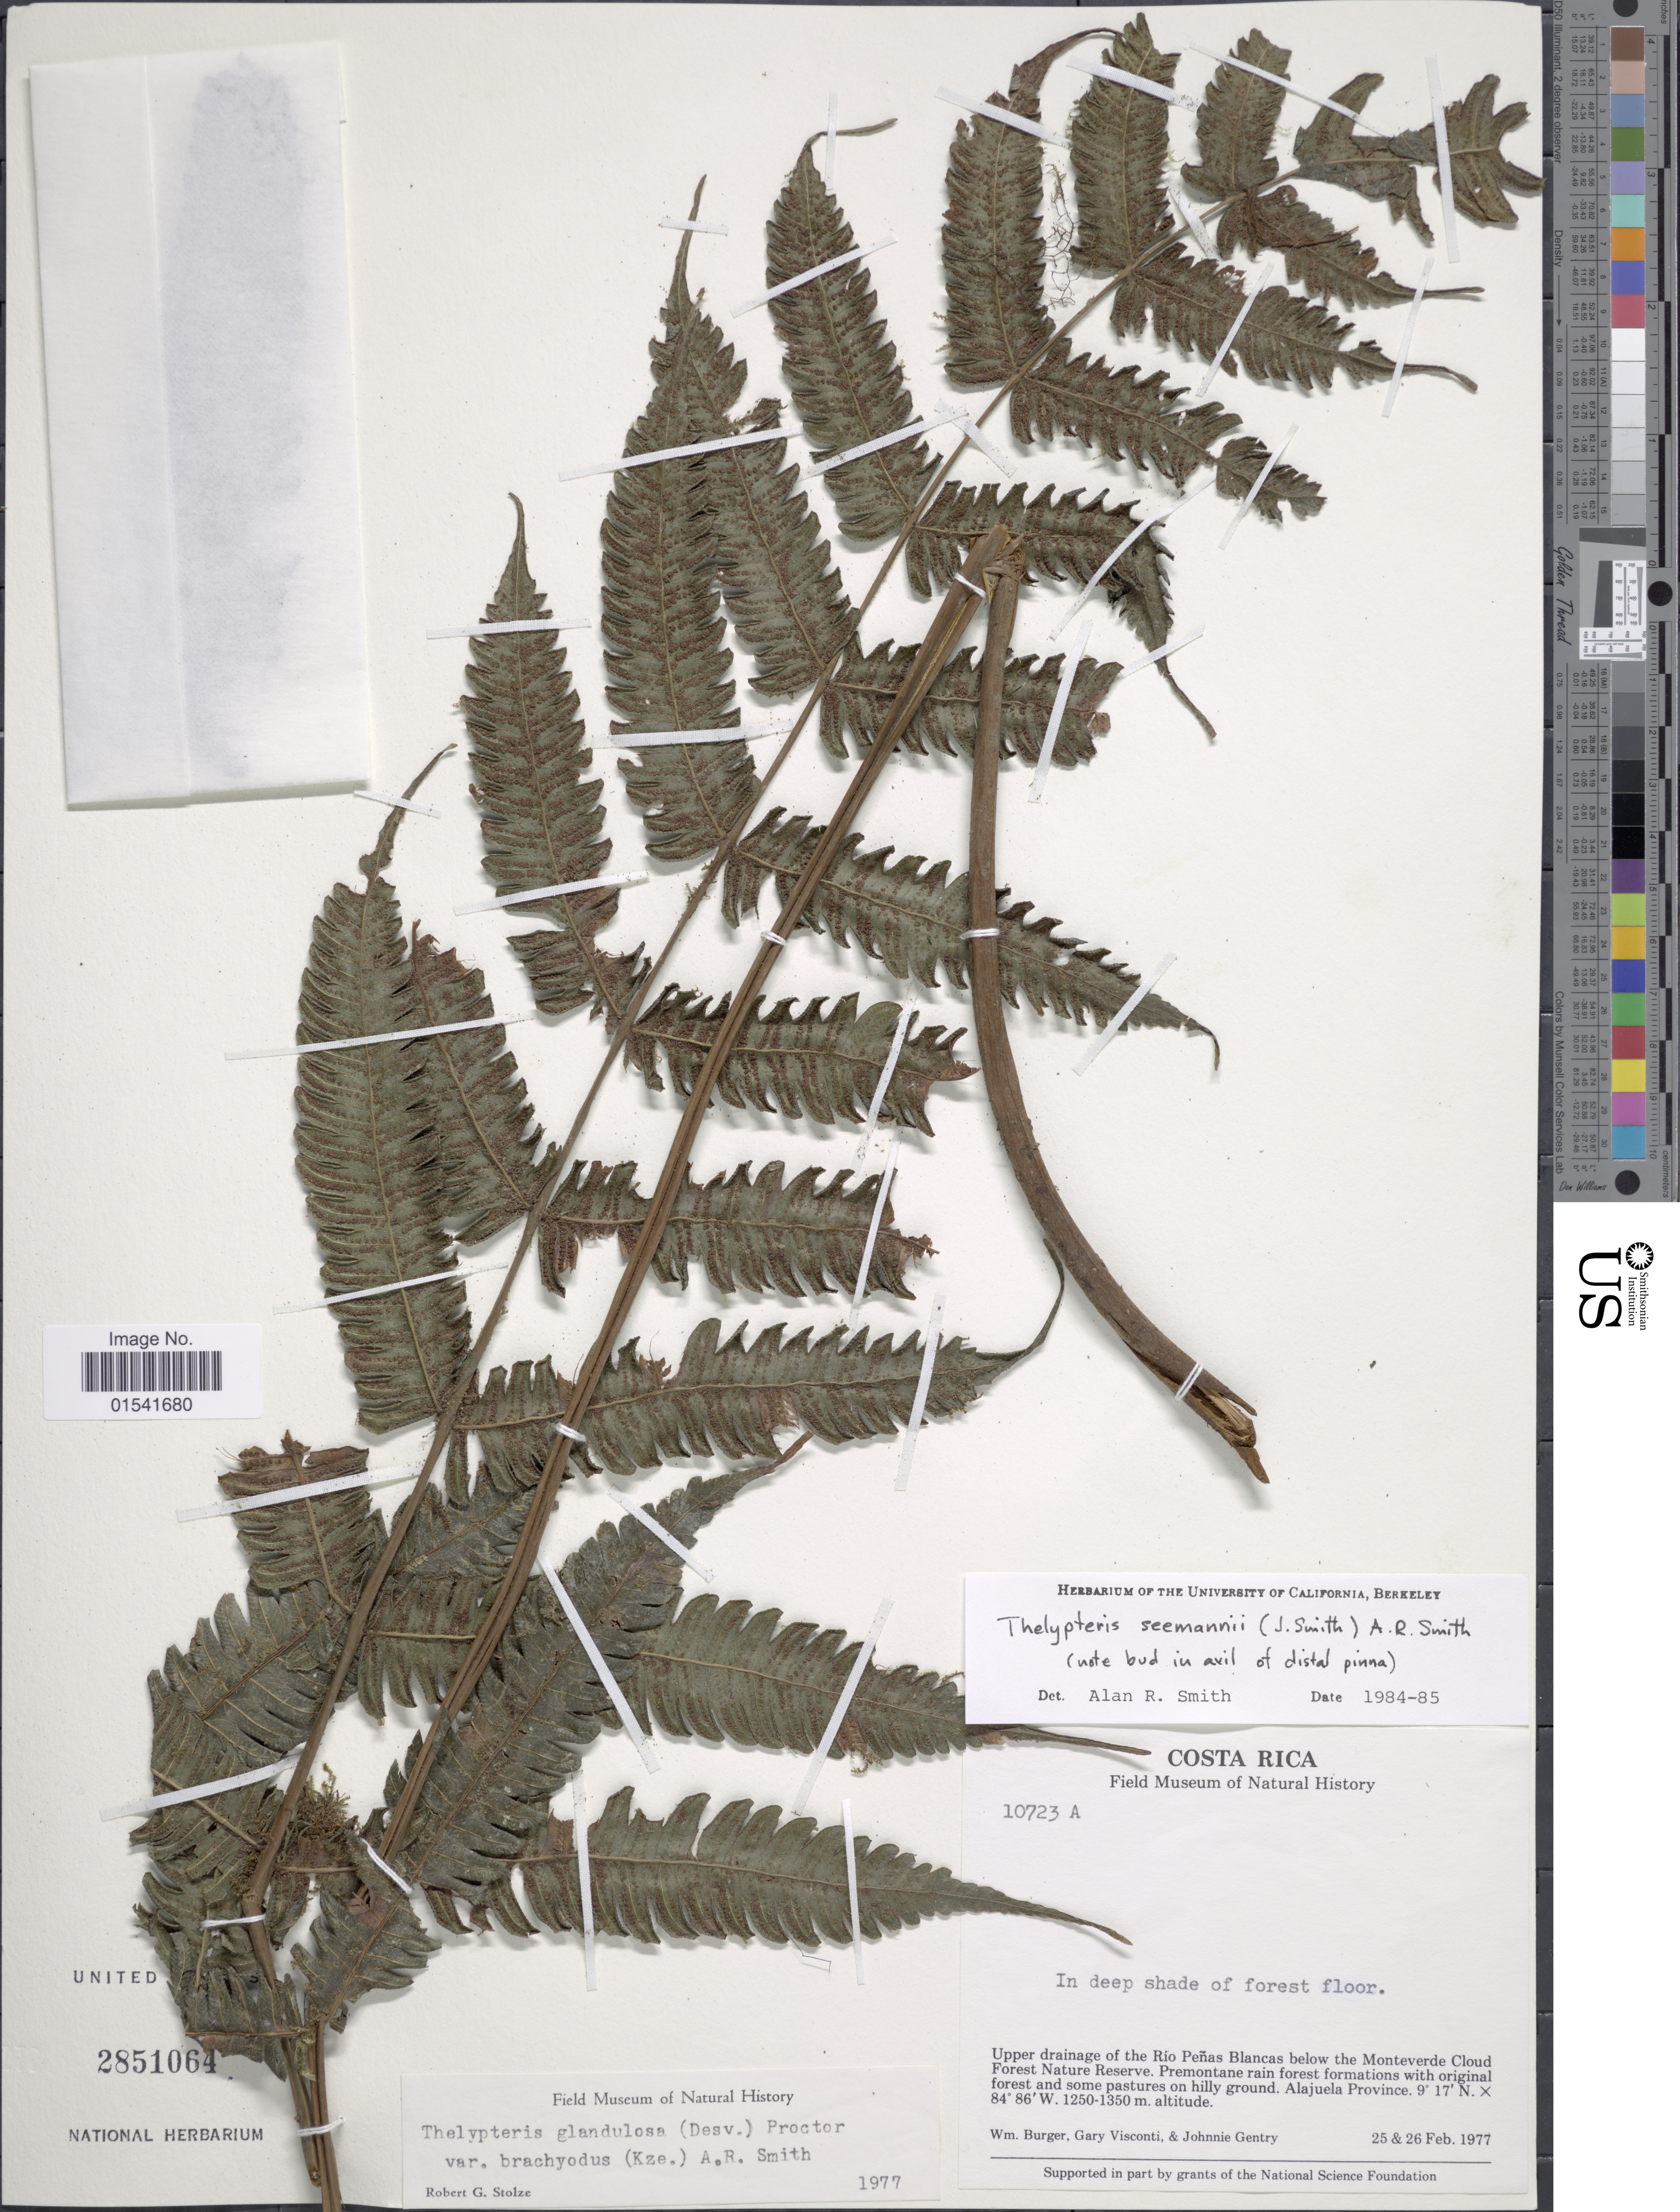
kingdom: Plantae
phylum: Tracheophyta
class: Polypodiopsida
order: Polypodiales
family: Thelypteridaceae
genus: Steiropteris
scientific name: Steiropteris seemannii (J. Sm.) comb. nov., ined. 2015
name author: (J. Sm.)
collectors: W. Burger, G. Visconti & J. L. Gentry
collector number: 10723 A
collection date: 1977-02-25/1977-02-26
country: Costa Rica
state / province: Alajuela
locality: Upper drainage of the Río Peñas Blancas below the Monteverde Cloud Forest Nature Reserve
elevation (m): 1250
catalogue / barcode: US 2851064